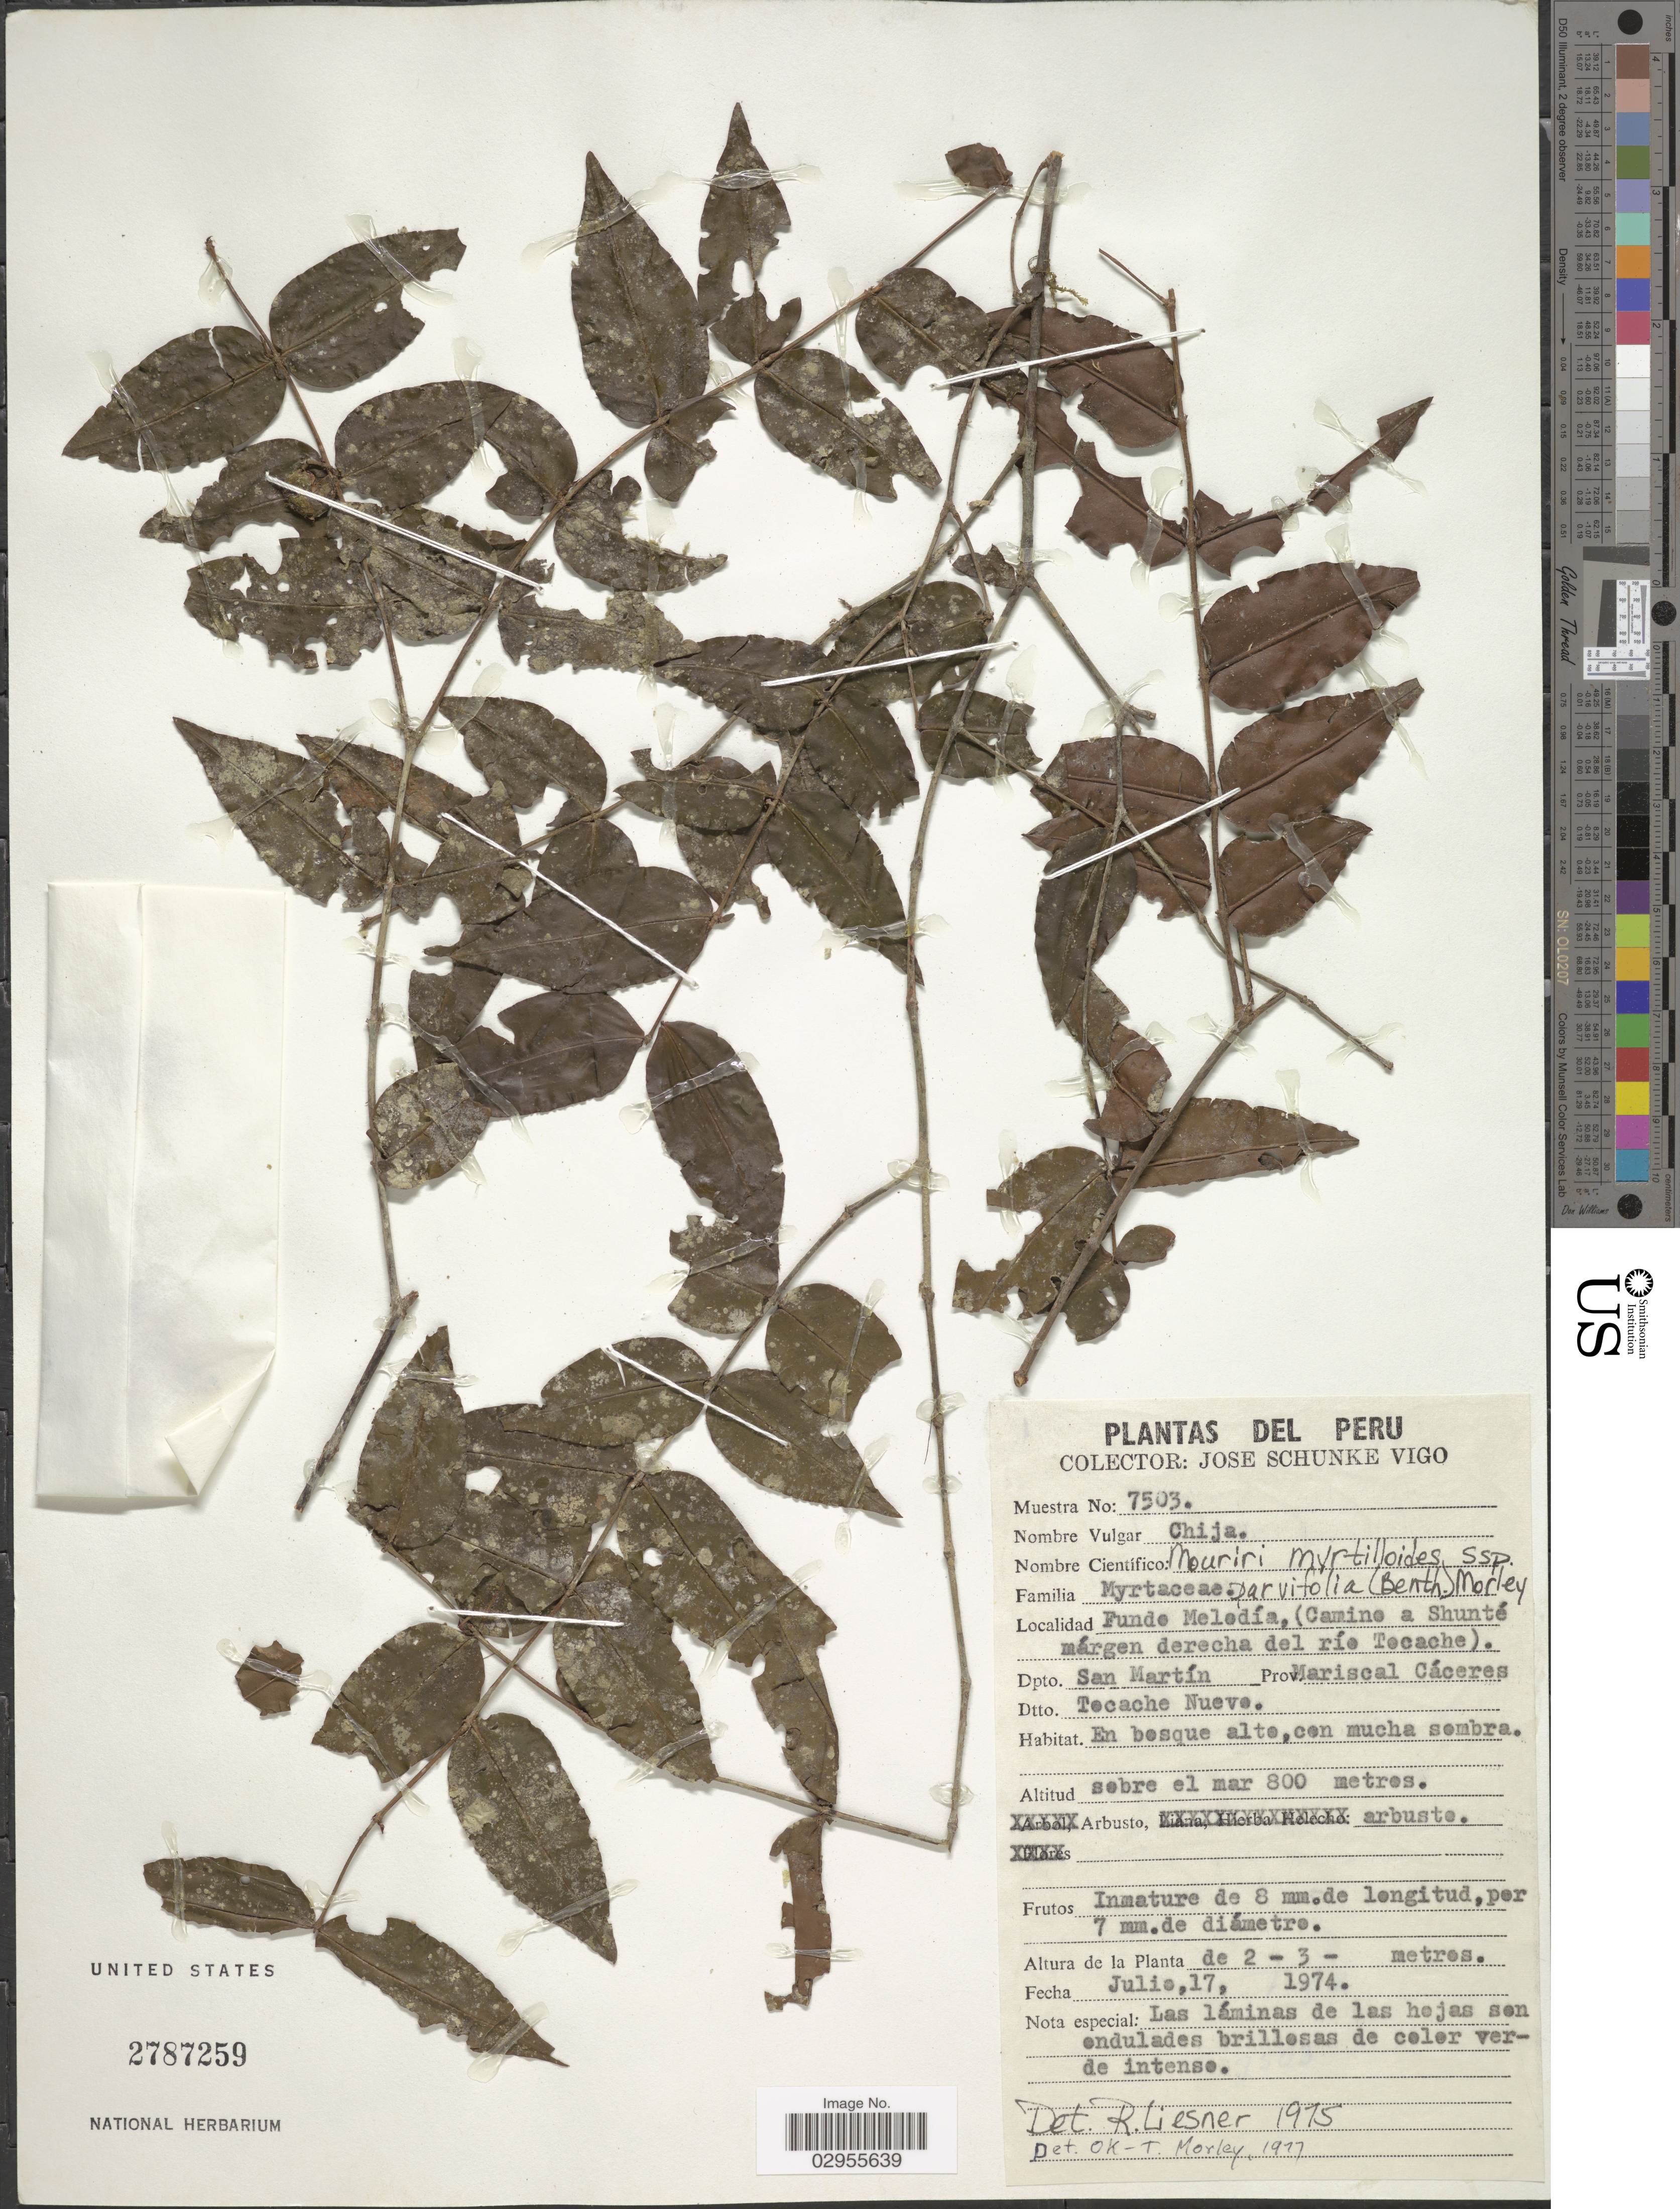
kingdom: Plantae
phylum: Tracheophyta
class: Magnoliopsida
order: Myrtales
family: Melastomataceae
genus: Mouriri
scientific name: Mouriri myrtilloides subsp. parvifolia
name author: (Benth.) Morley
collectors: J. Schunke Vigo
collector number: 7503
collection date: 1974-07-17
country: Peru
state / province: San Martín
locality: Fundo Melodía, (Camine a Shunté márgen derecha del río Tocache). Dpto. San Martín. Prov. Mariscal Cáceres. Dtto. Tocache Nuevo.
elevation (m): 800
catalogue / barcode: US 2787259